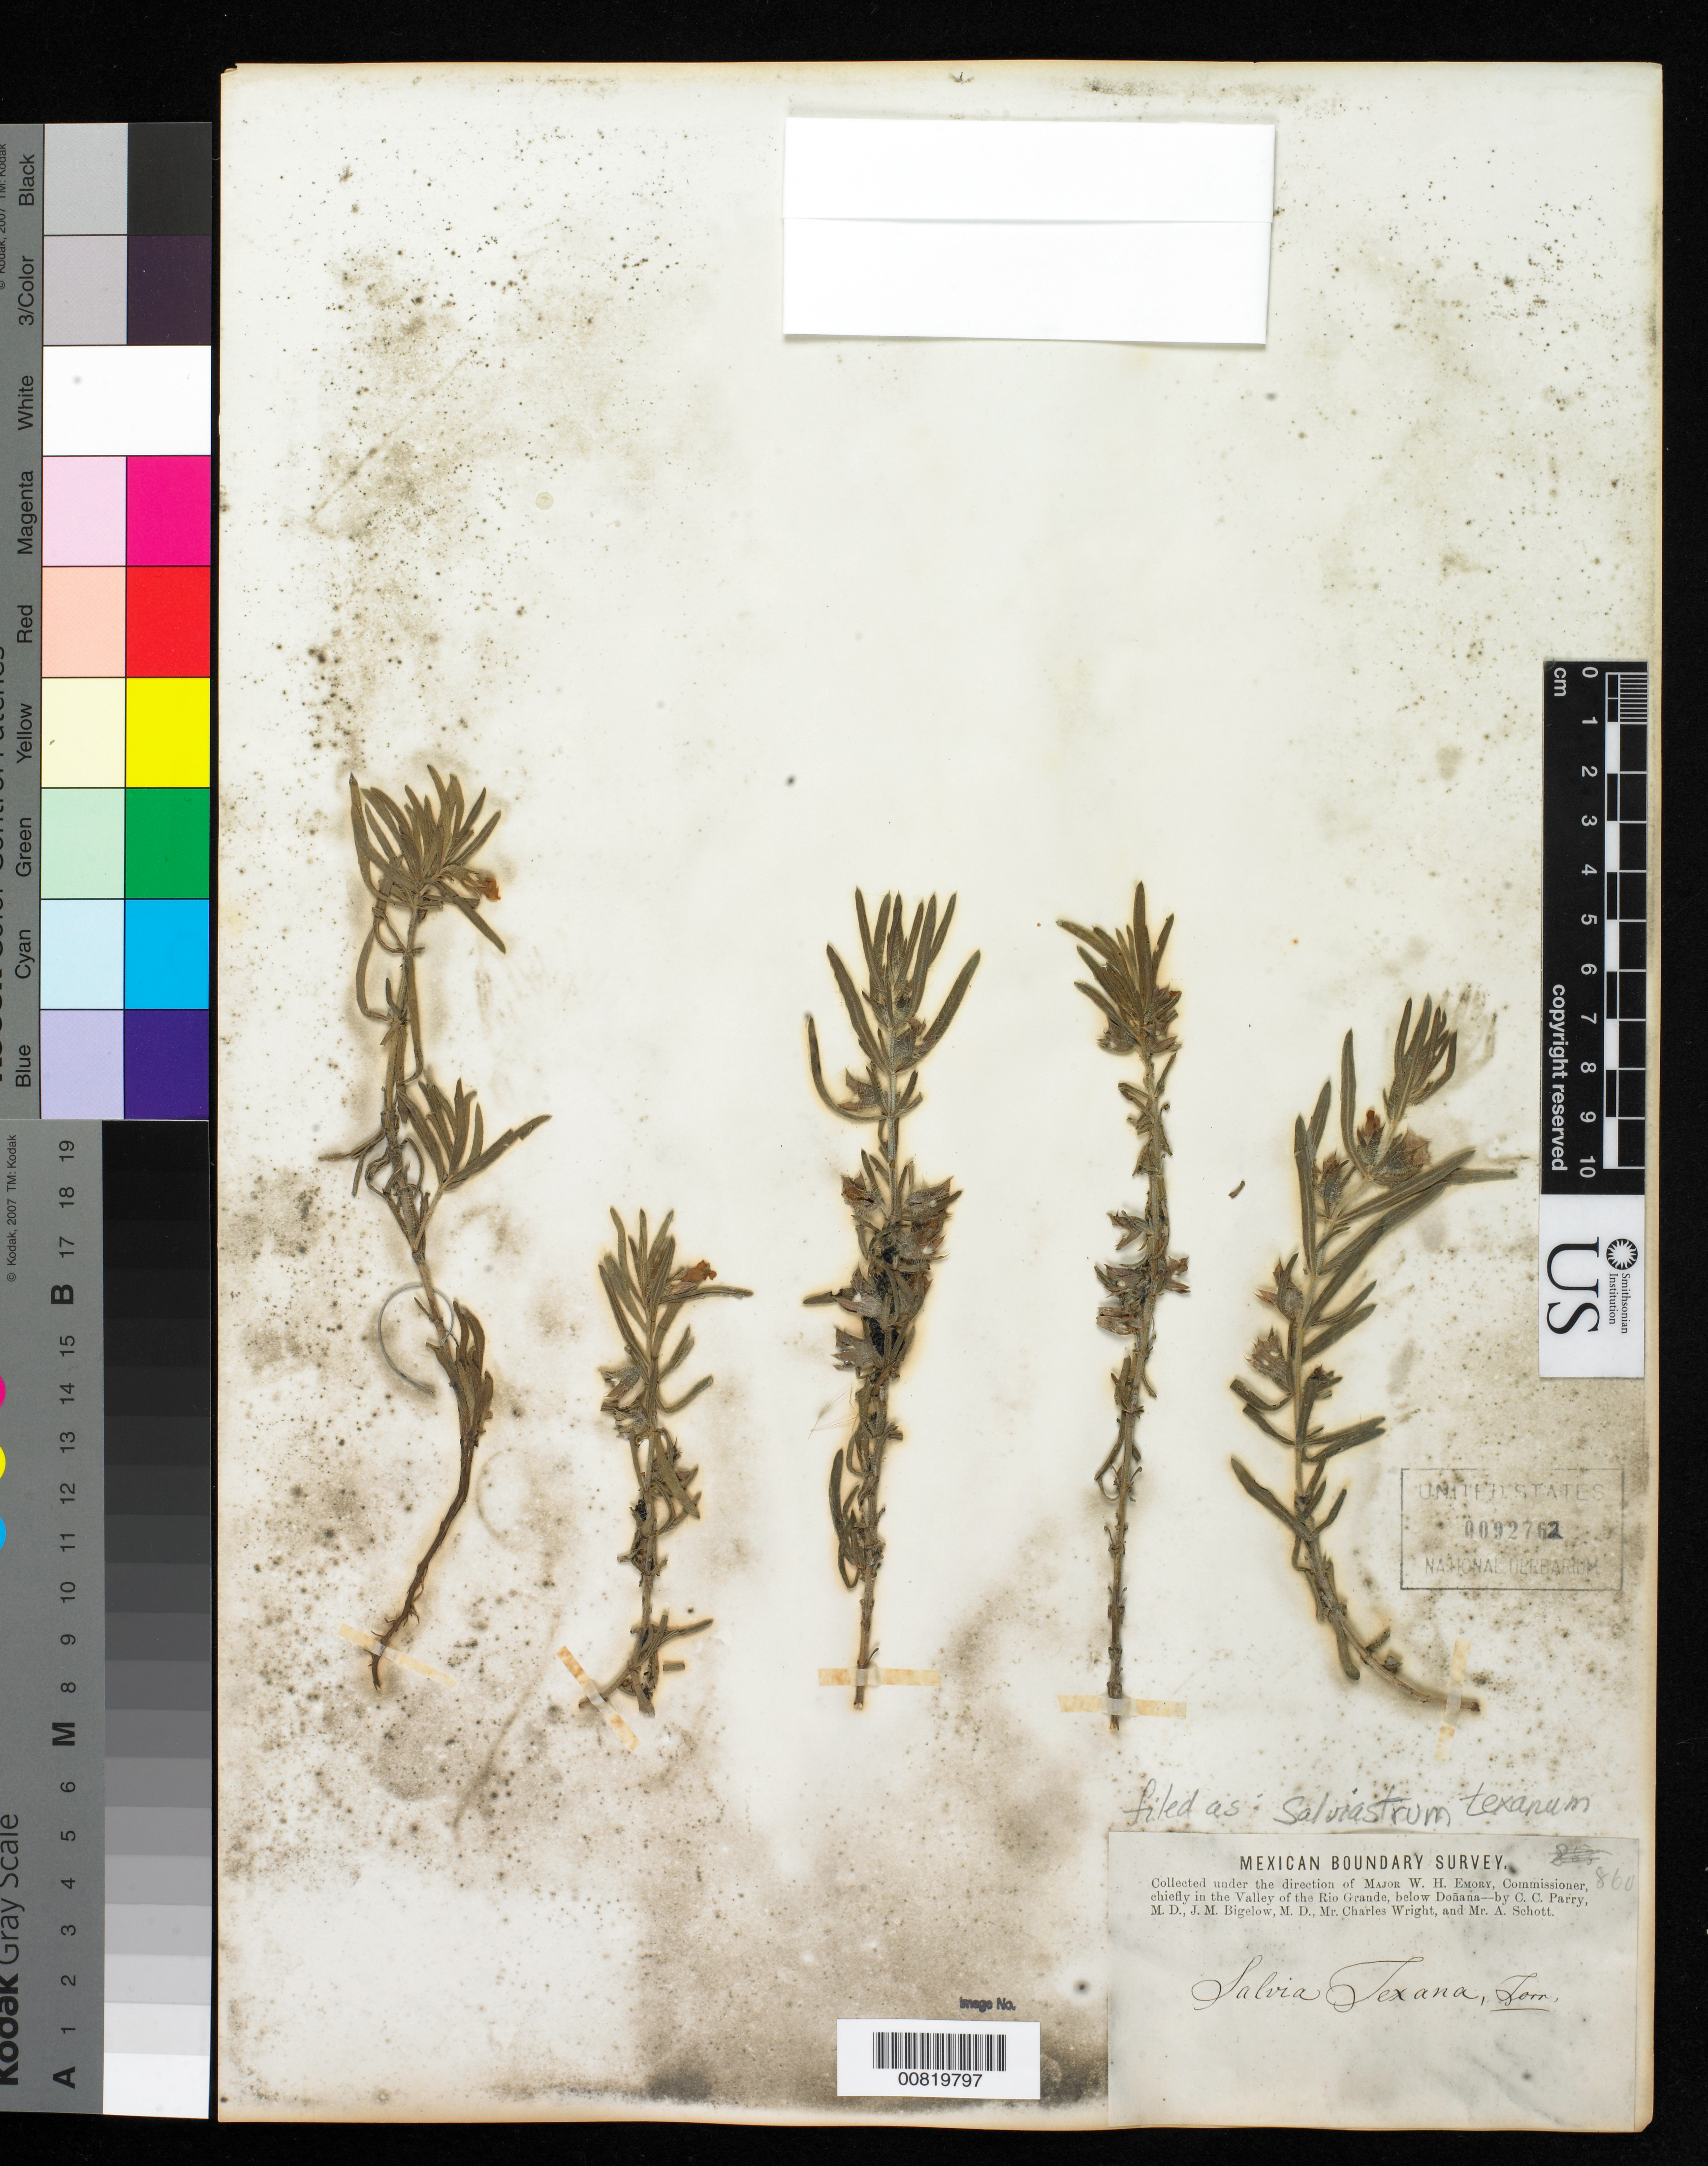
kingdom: Plantae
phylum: Tracheophyta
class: Magnoliopsida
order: Lamiales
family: Lamiaceae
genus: Salviastrum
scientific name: Salviastrum texanum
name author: Scheele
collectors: C. C. Parry, J. M. Bigelow, C. Wright & A. C. V. Schott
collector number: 860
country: United States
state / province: New Mexico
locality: Valley of the Rio Grande, below Doñana, New Mexico.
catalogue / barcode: US 92762